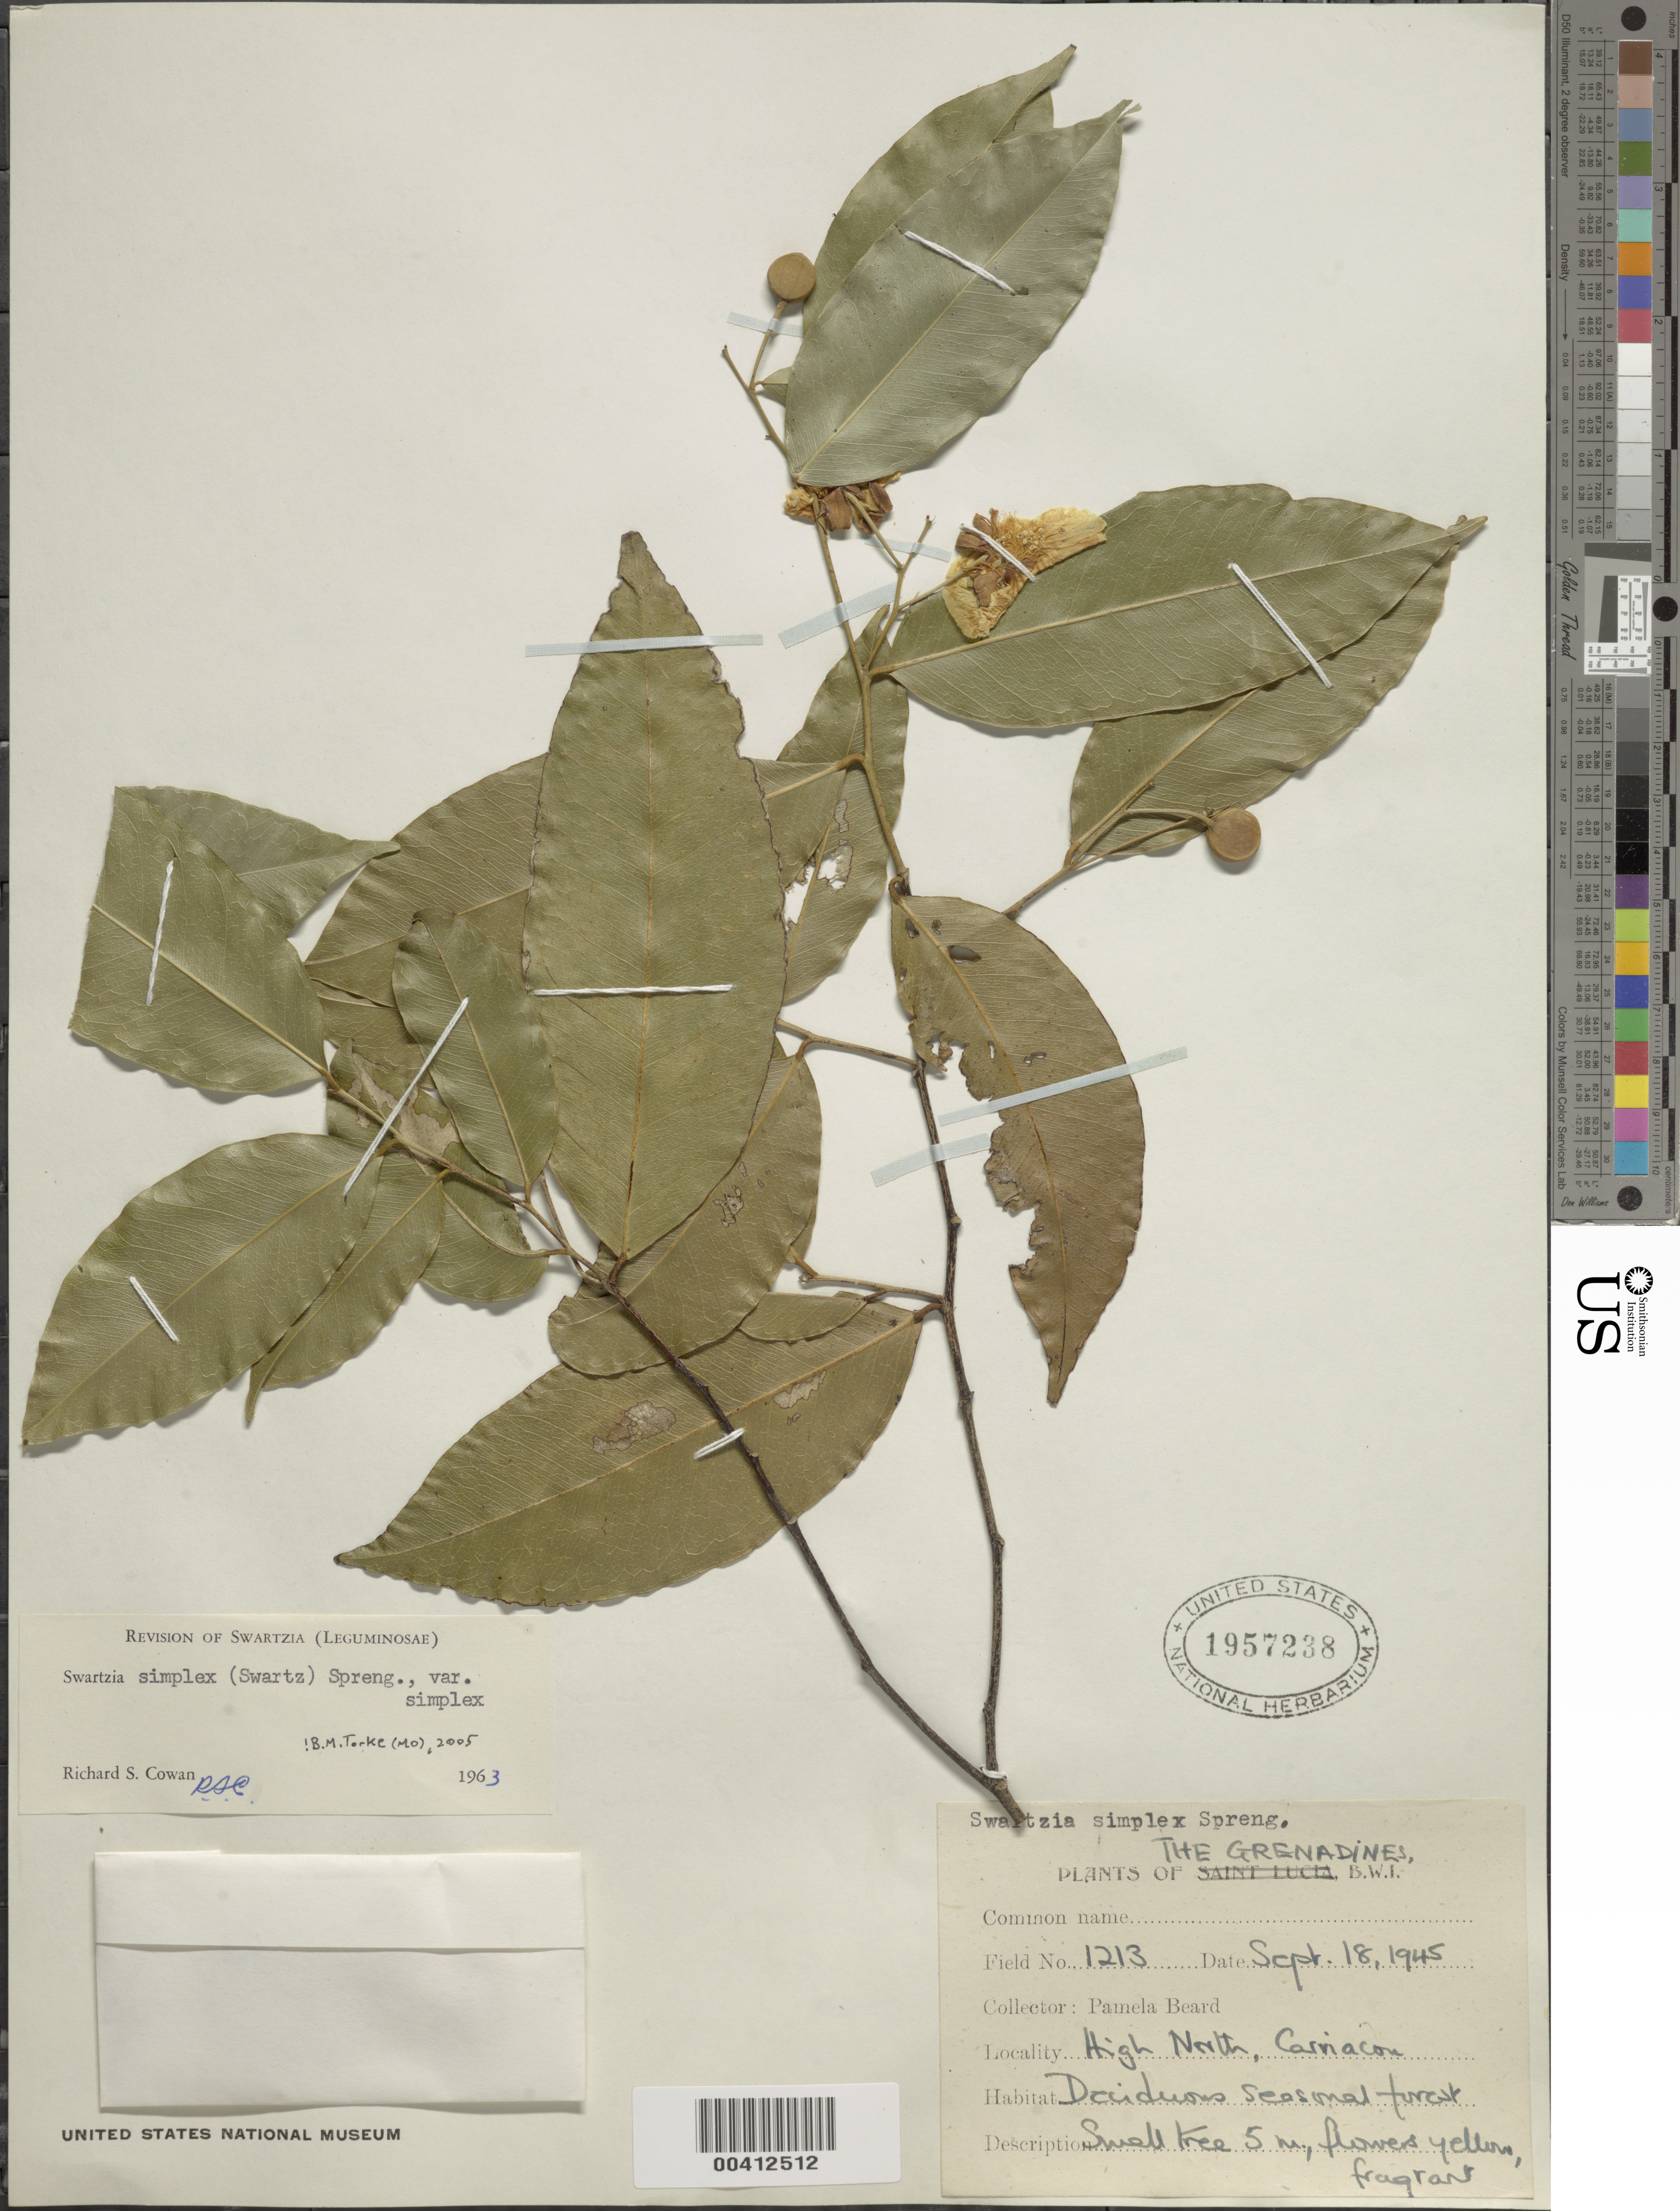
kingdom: Plantae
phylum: Tracheophyta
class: Magnoliopsida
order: Fabales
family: Fabaceae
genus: Swartzia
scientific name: Swartzia simplex var. simplex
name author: (Sw.) Spreng.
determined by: Cowan, R. S.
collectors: P. Beard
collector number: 1213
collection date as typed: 18 Sep 1945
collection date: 1945-09-18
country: Grenada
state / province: Carriacou and Petite Martinique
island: Carriacou Island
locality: High north [Grenadine Is.]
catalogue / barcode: US 1957238